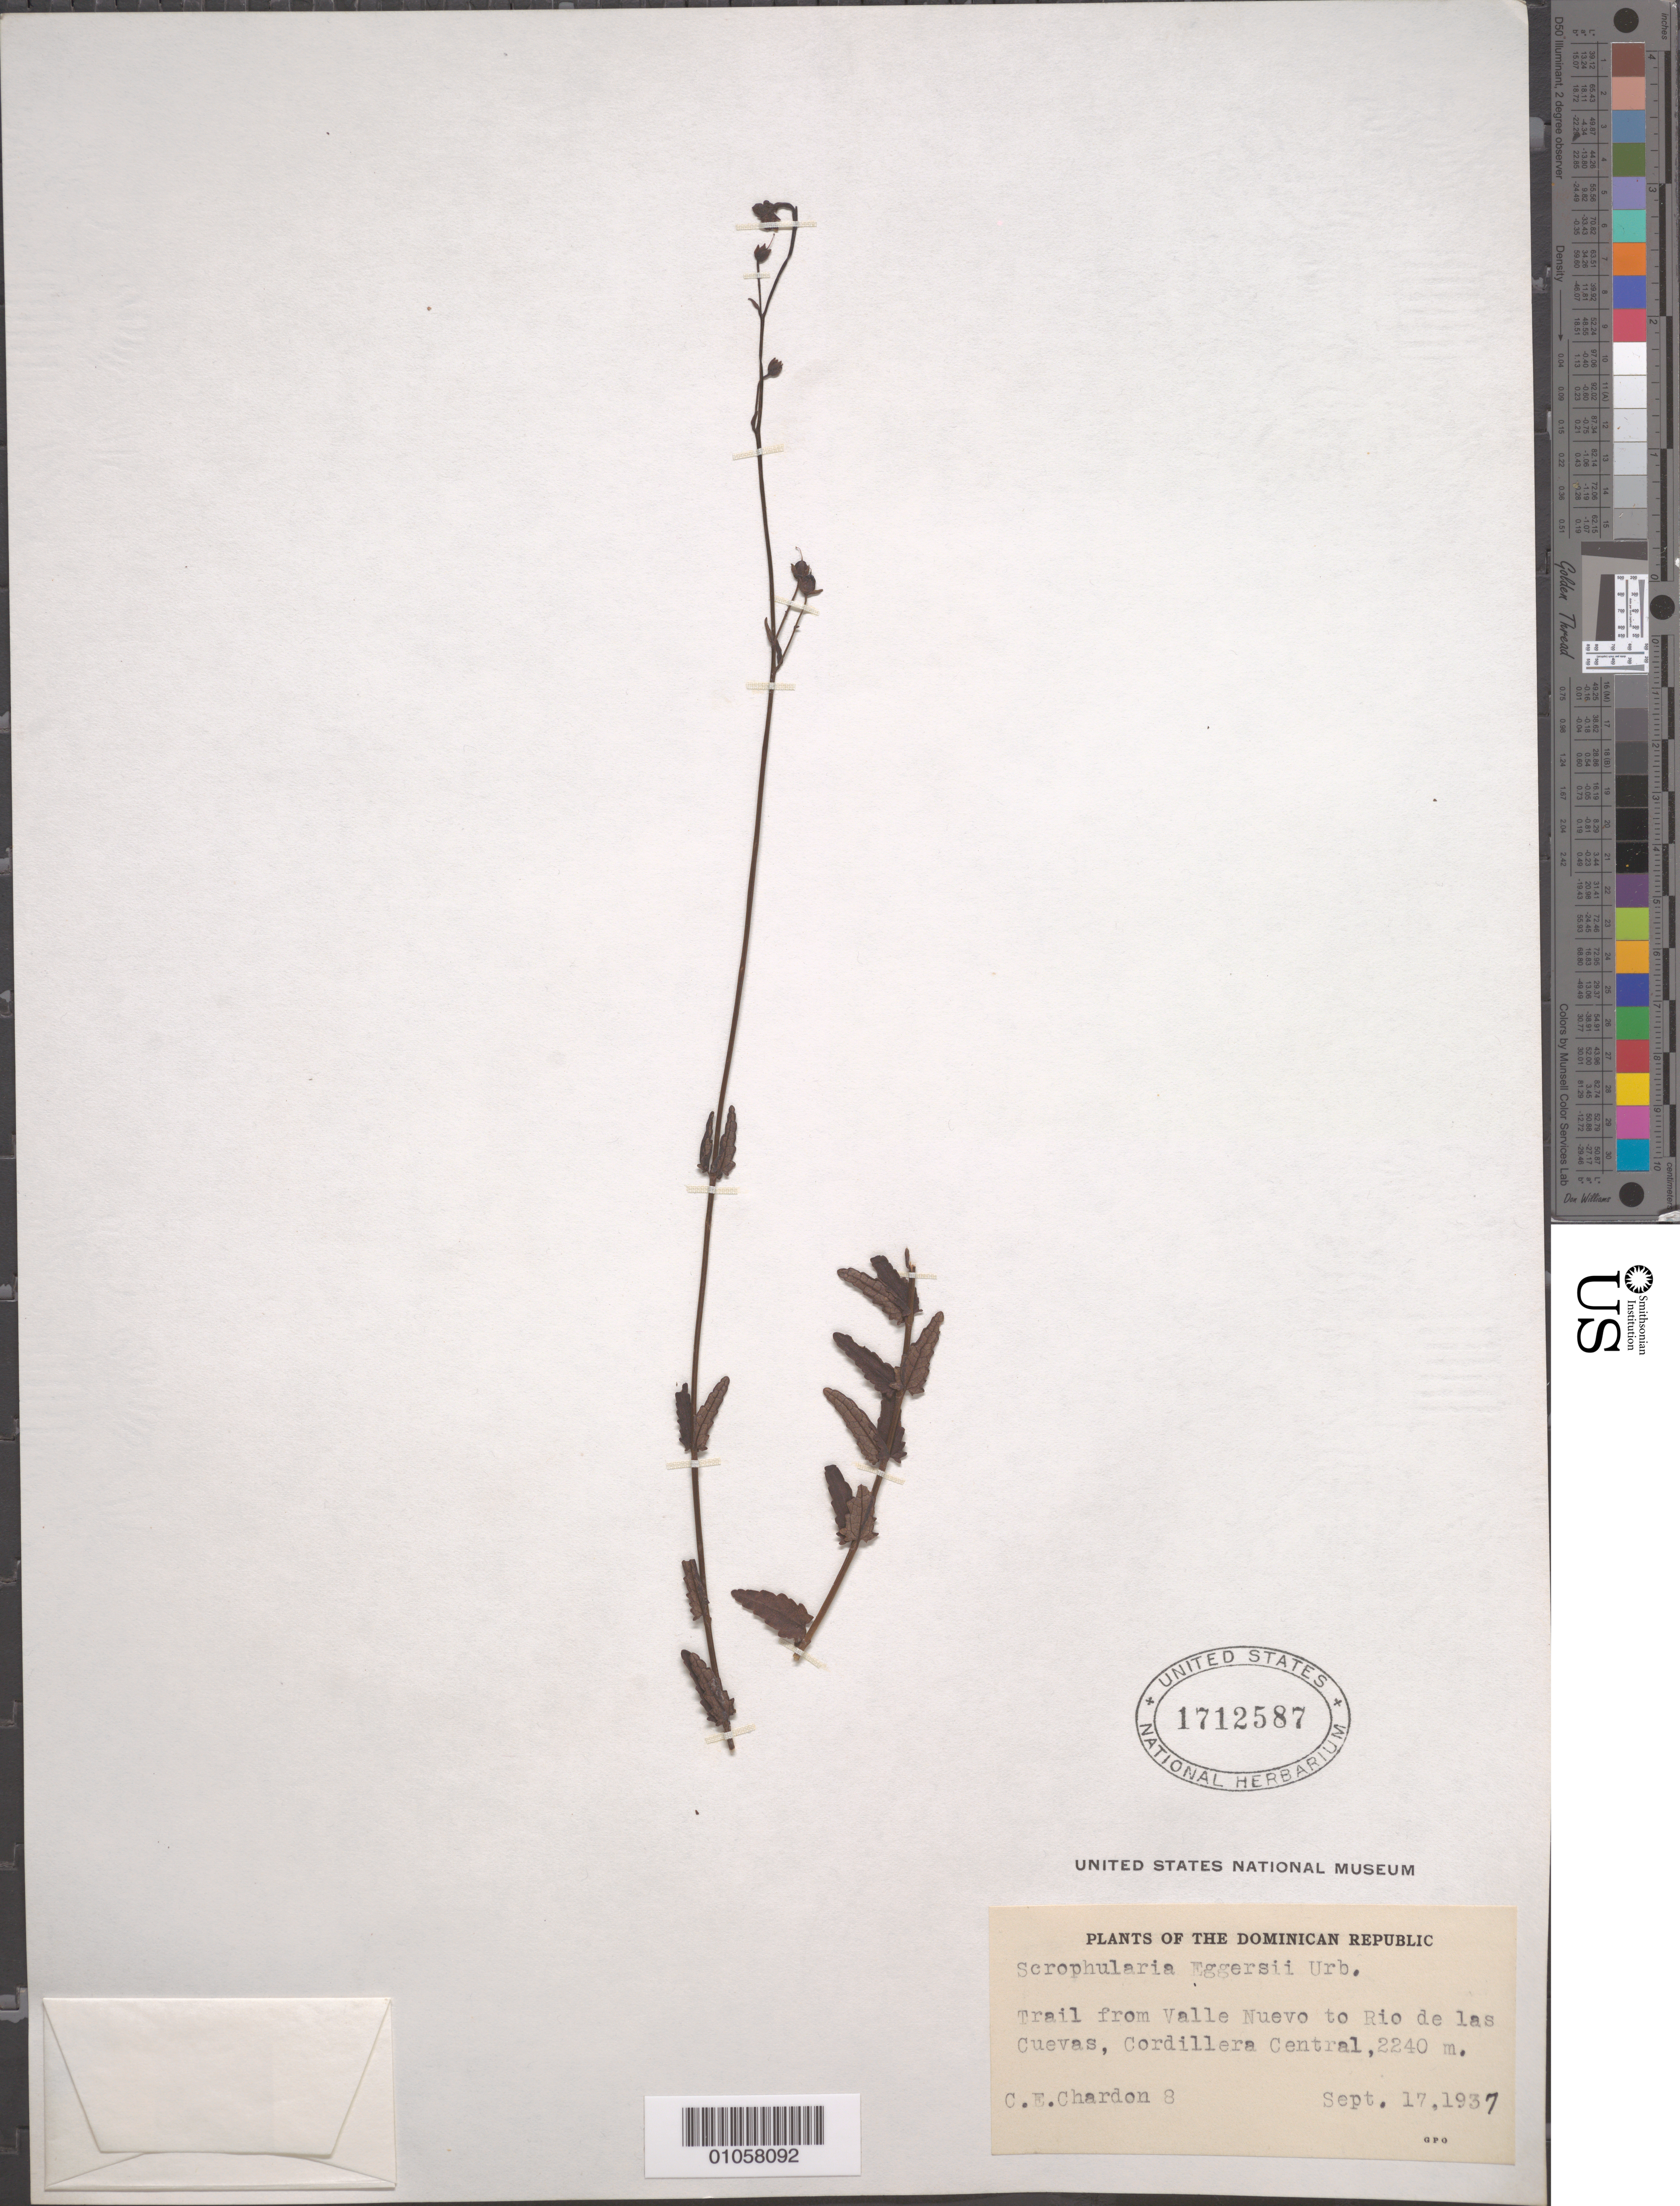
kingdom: Plantae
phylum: Tracheophyta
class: Magnoliopsida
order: Lamiales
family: Scrophulariaceae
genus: Scrophularia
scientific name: Scrophularia eggersii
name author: Urb.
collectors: C. E. Chardón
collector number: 8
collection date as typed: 17 Sep 1937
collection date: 1937-09-17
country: Dominican Republic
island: Hispaniola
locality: Trail from Valle Nuevo to Río de las Cuevas, Cordillera Central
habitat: Trail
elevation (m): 2240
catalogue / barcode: US 1712587